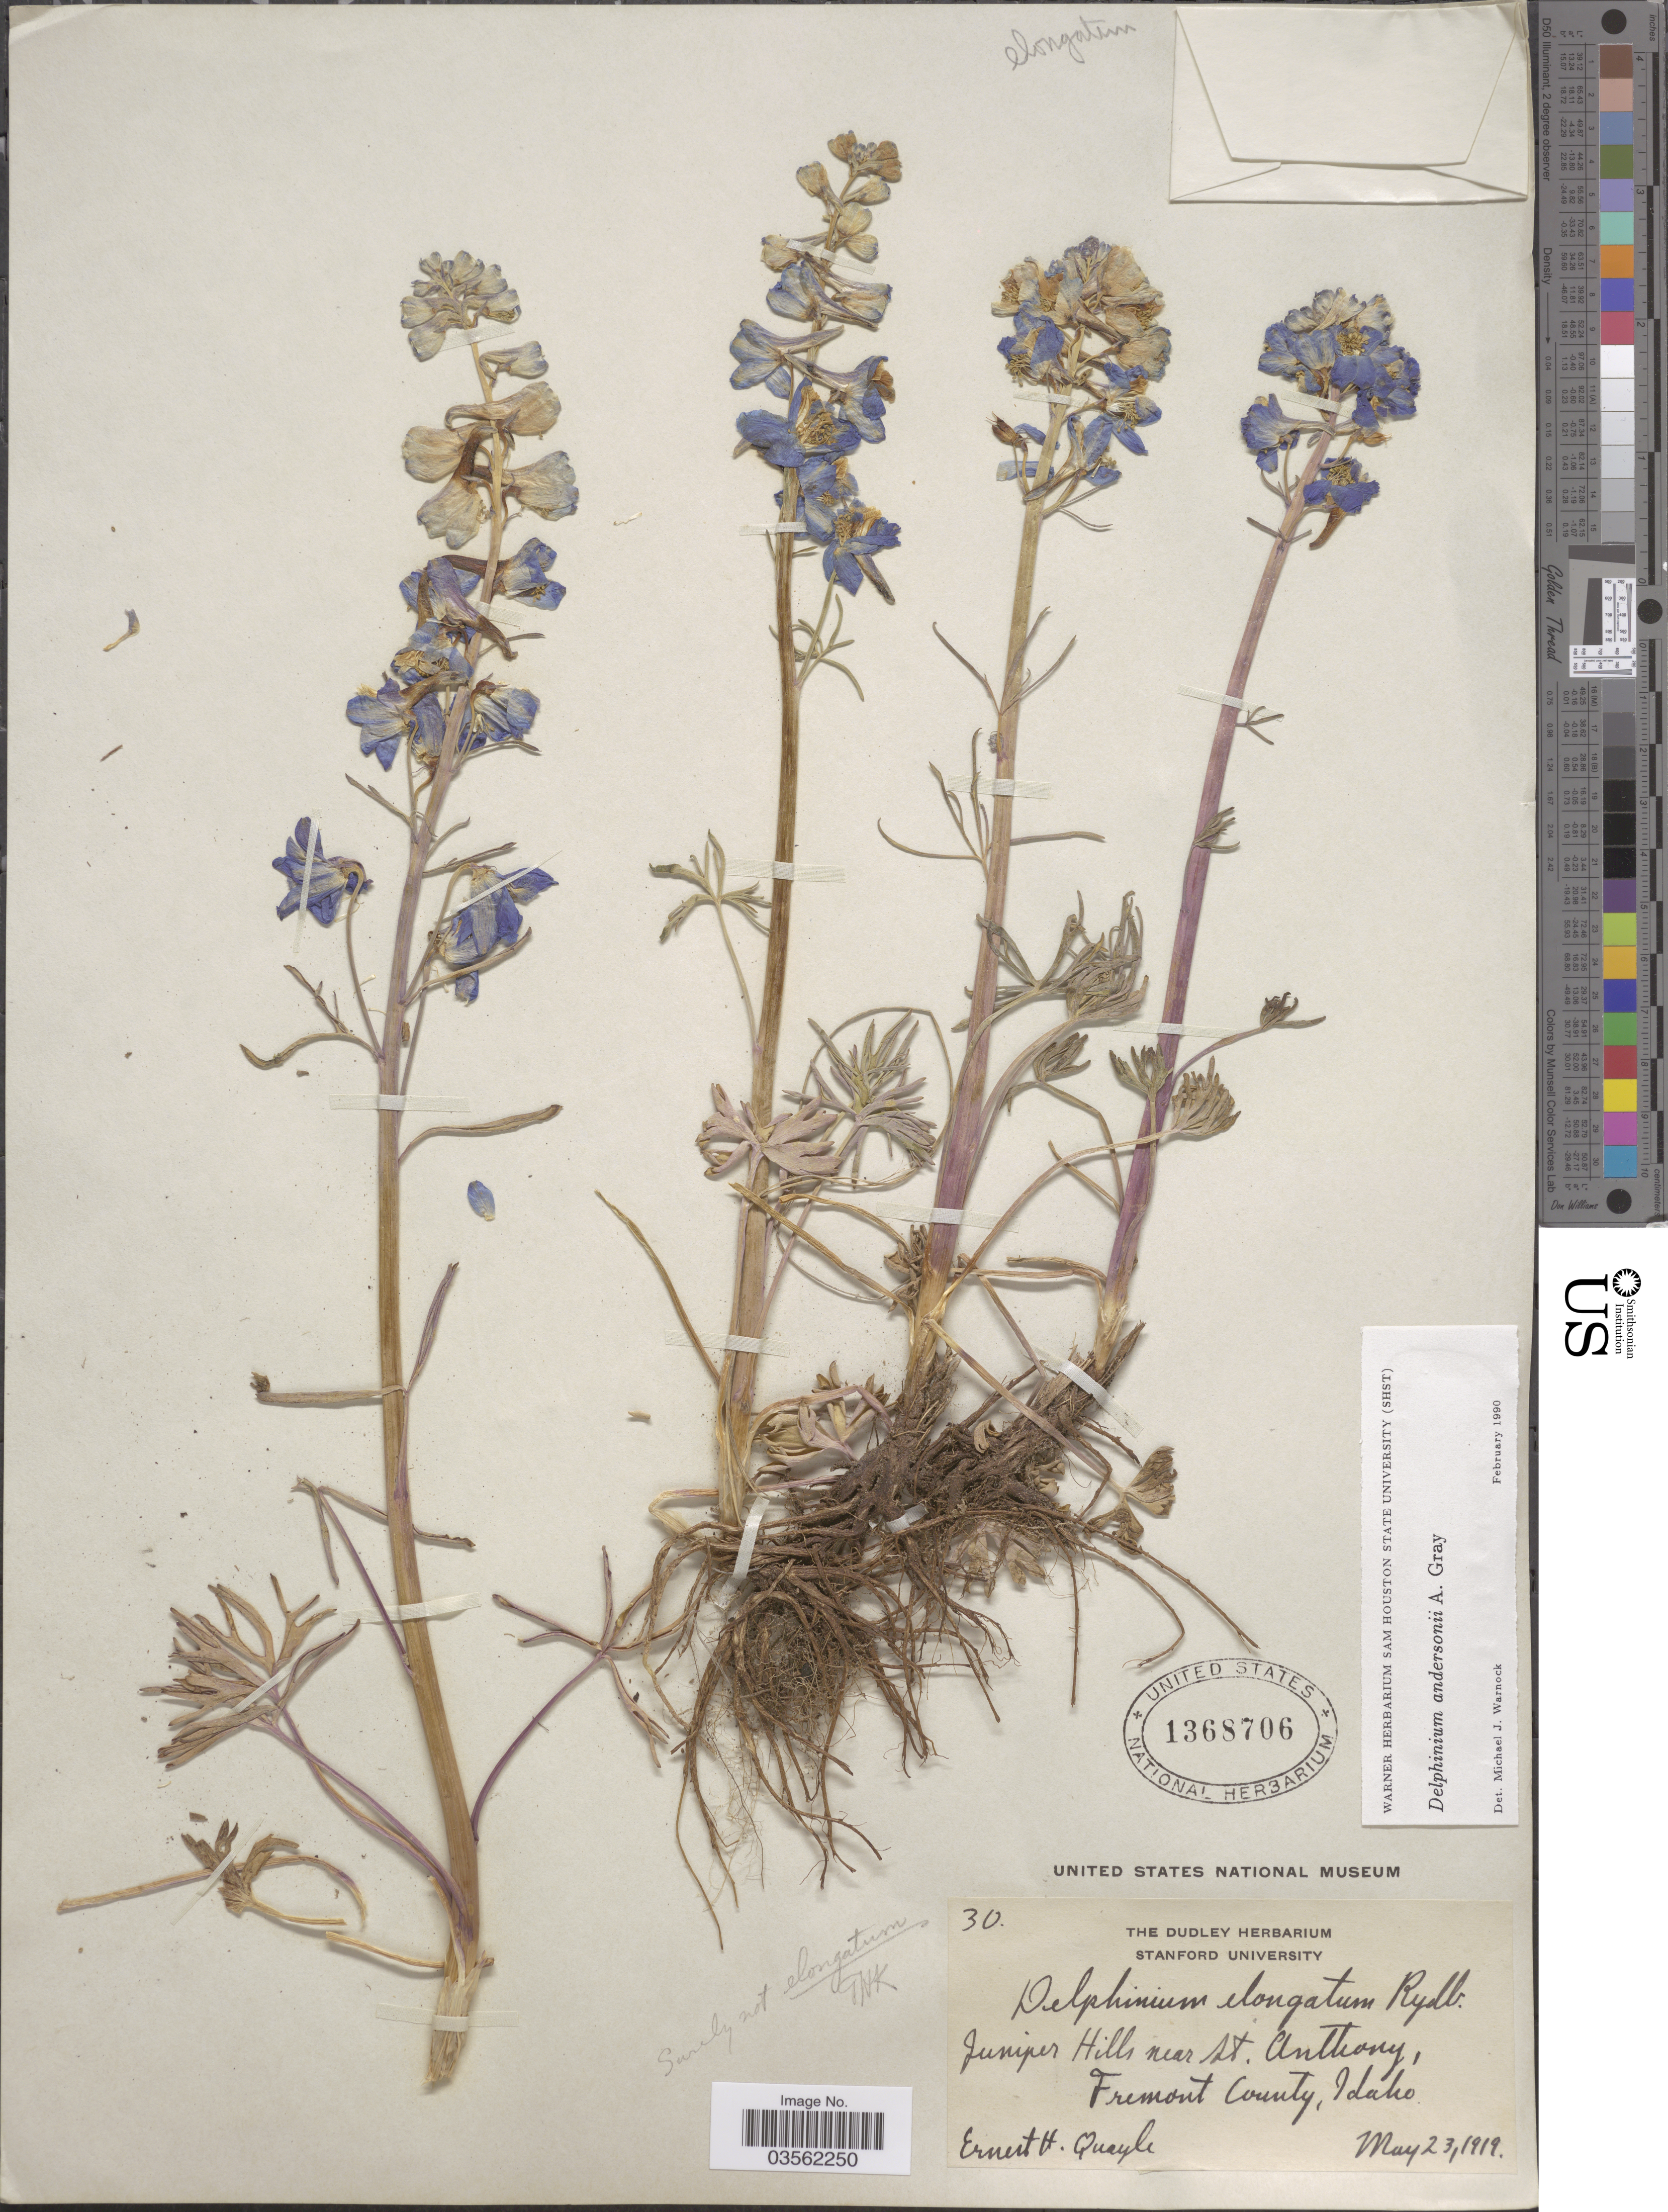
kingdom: Plantae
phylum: Tracheophyta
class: Magnoliopsida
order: Ranunculales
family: Ranunculaceae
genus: Delphinium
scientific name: Delphinium andersonii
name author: A. Gray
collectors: E. Quayle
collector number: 30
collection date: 1919-05-23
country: United States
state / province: Idaho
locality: Juniper Hills near St. Anthony, Fremont County.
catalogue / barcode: US 1368706